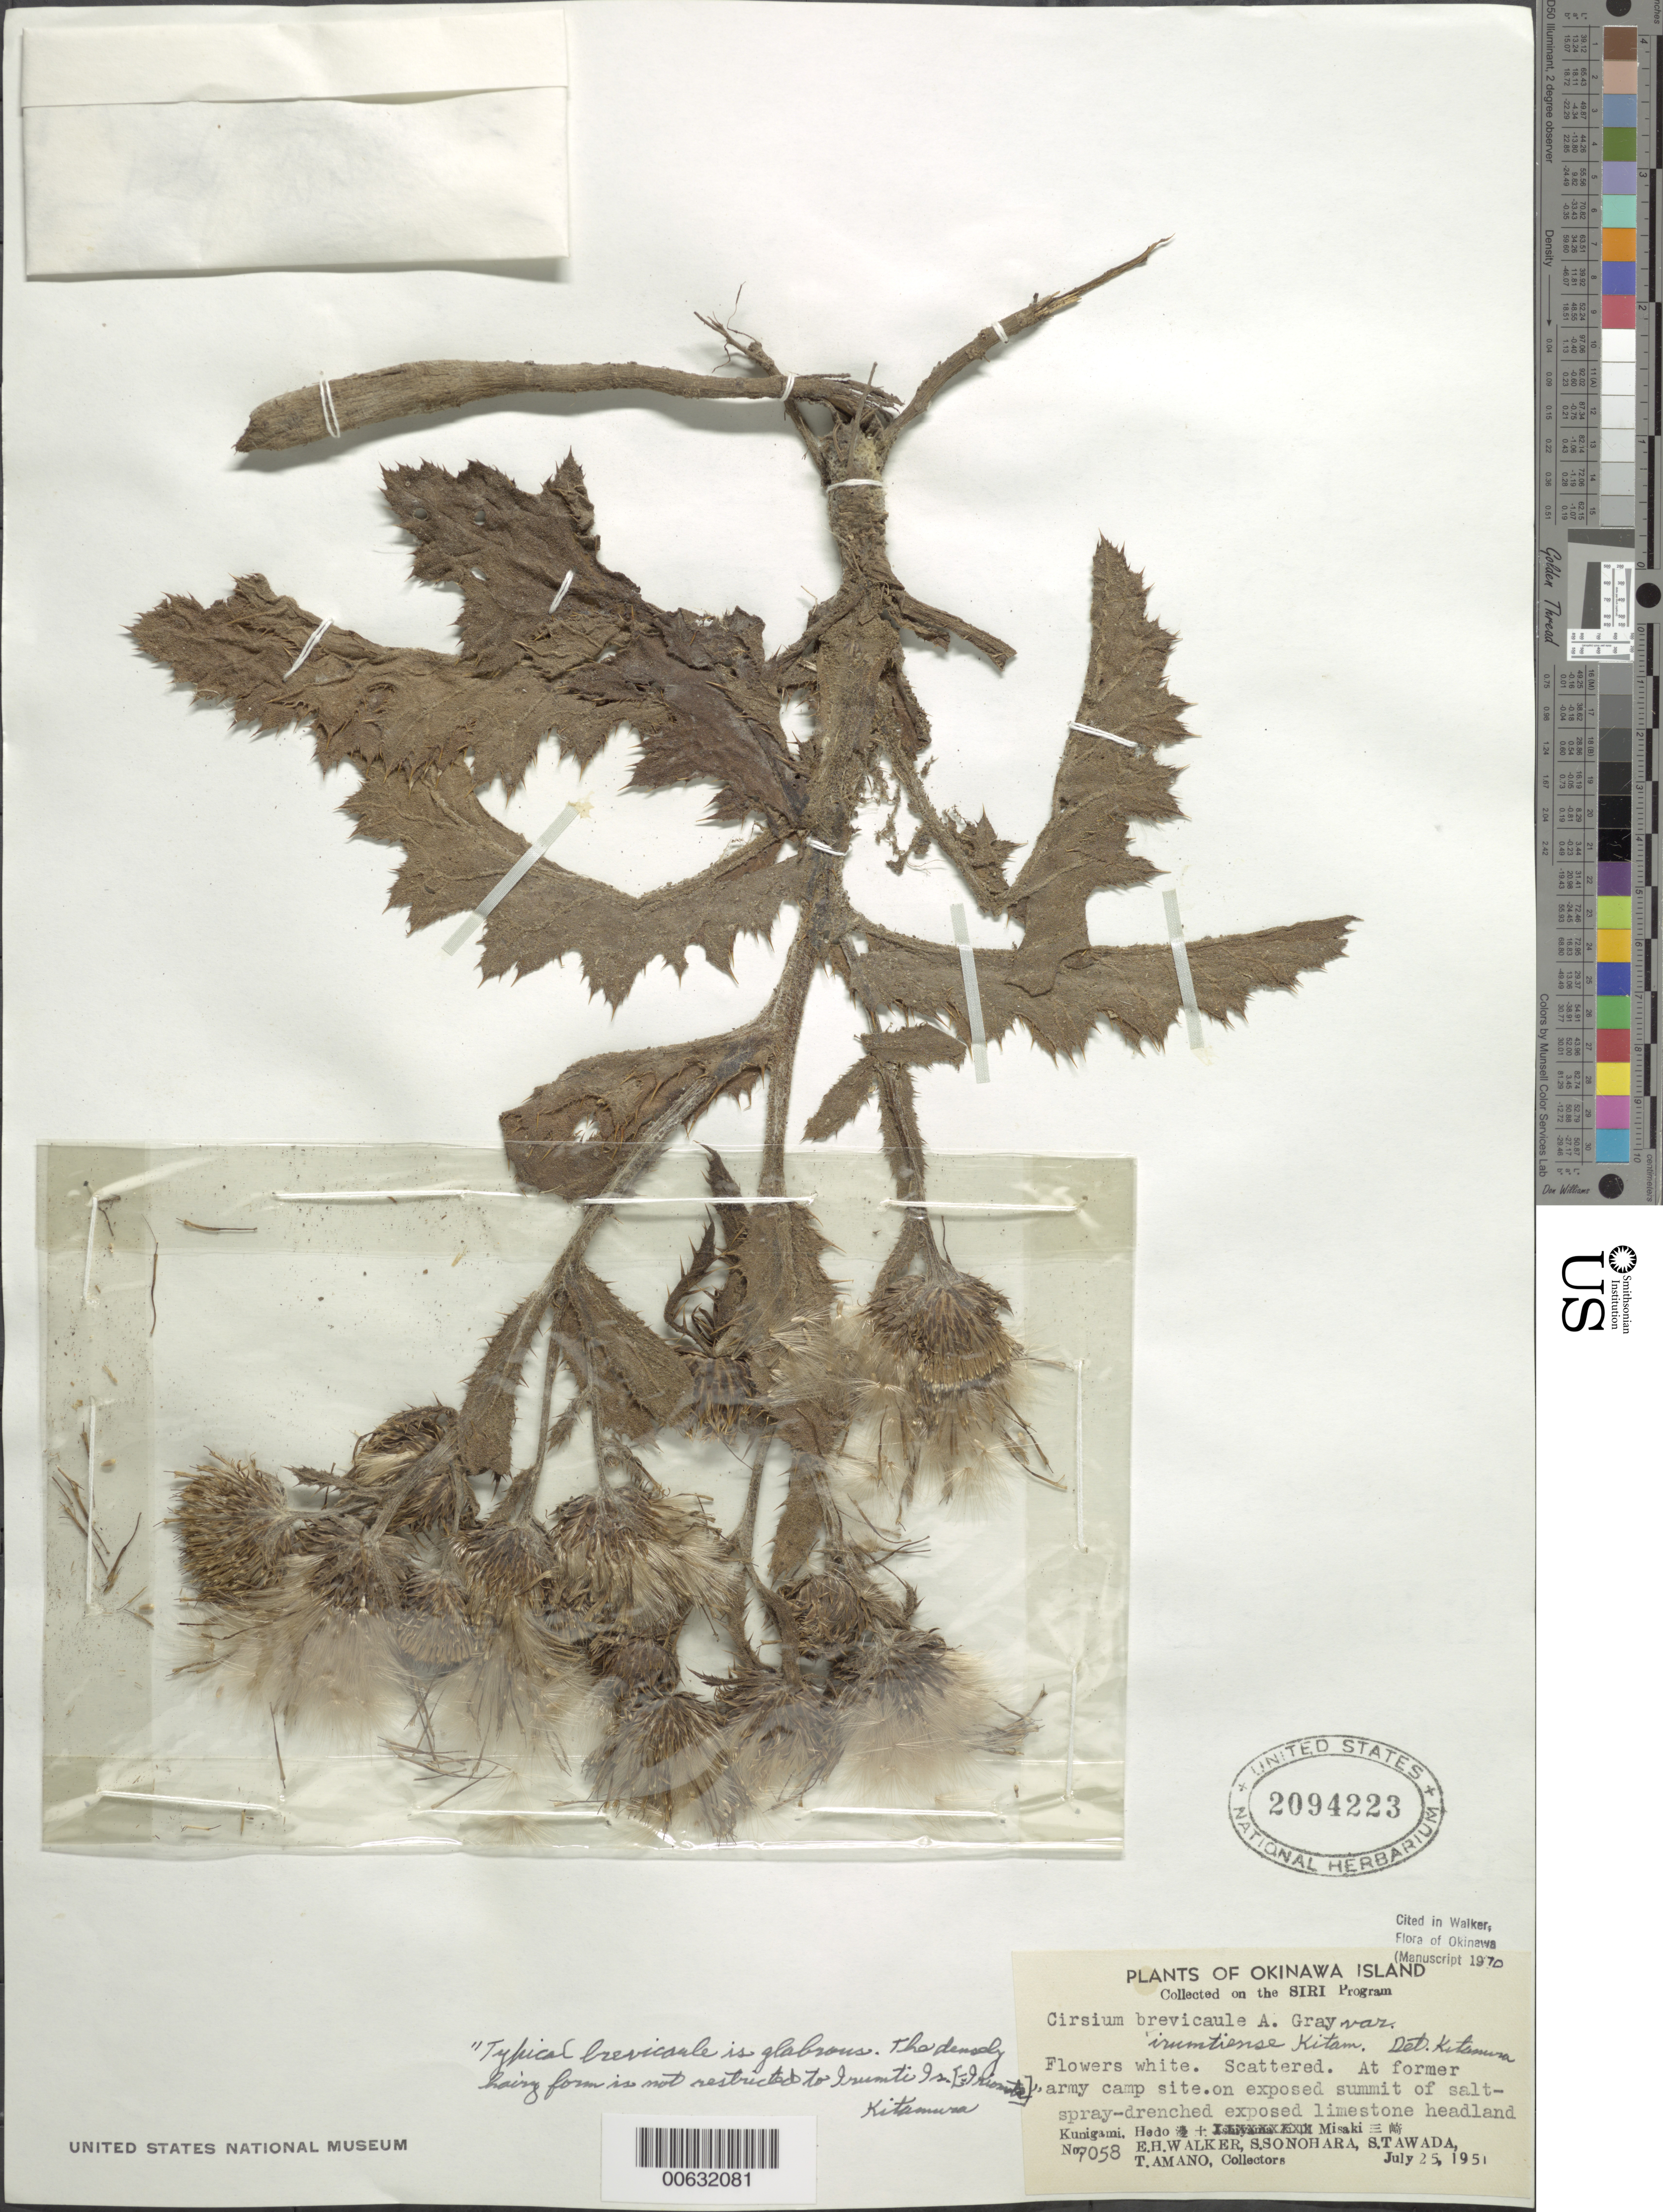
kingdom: Plantae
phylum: Tracheophyta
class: Magnoliopsida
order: Asterales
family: Asteraceae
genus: Cirsium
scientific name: Cirsium brevicaule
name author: A. Gray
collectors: E. H. Walker, S. Sonohara, S. Tawada & T. Amano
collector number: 7058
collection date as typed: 25 Jul 1951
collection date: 1951-07-25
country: Japan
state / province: Okinawa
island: Okinawa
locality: Kunigami, Hedo, Misaki [Okinawa Is.]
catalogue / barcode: US 2094223